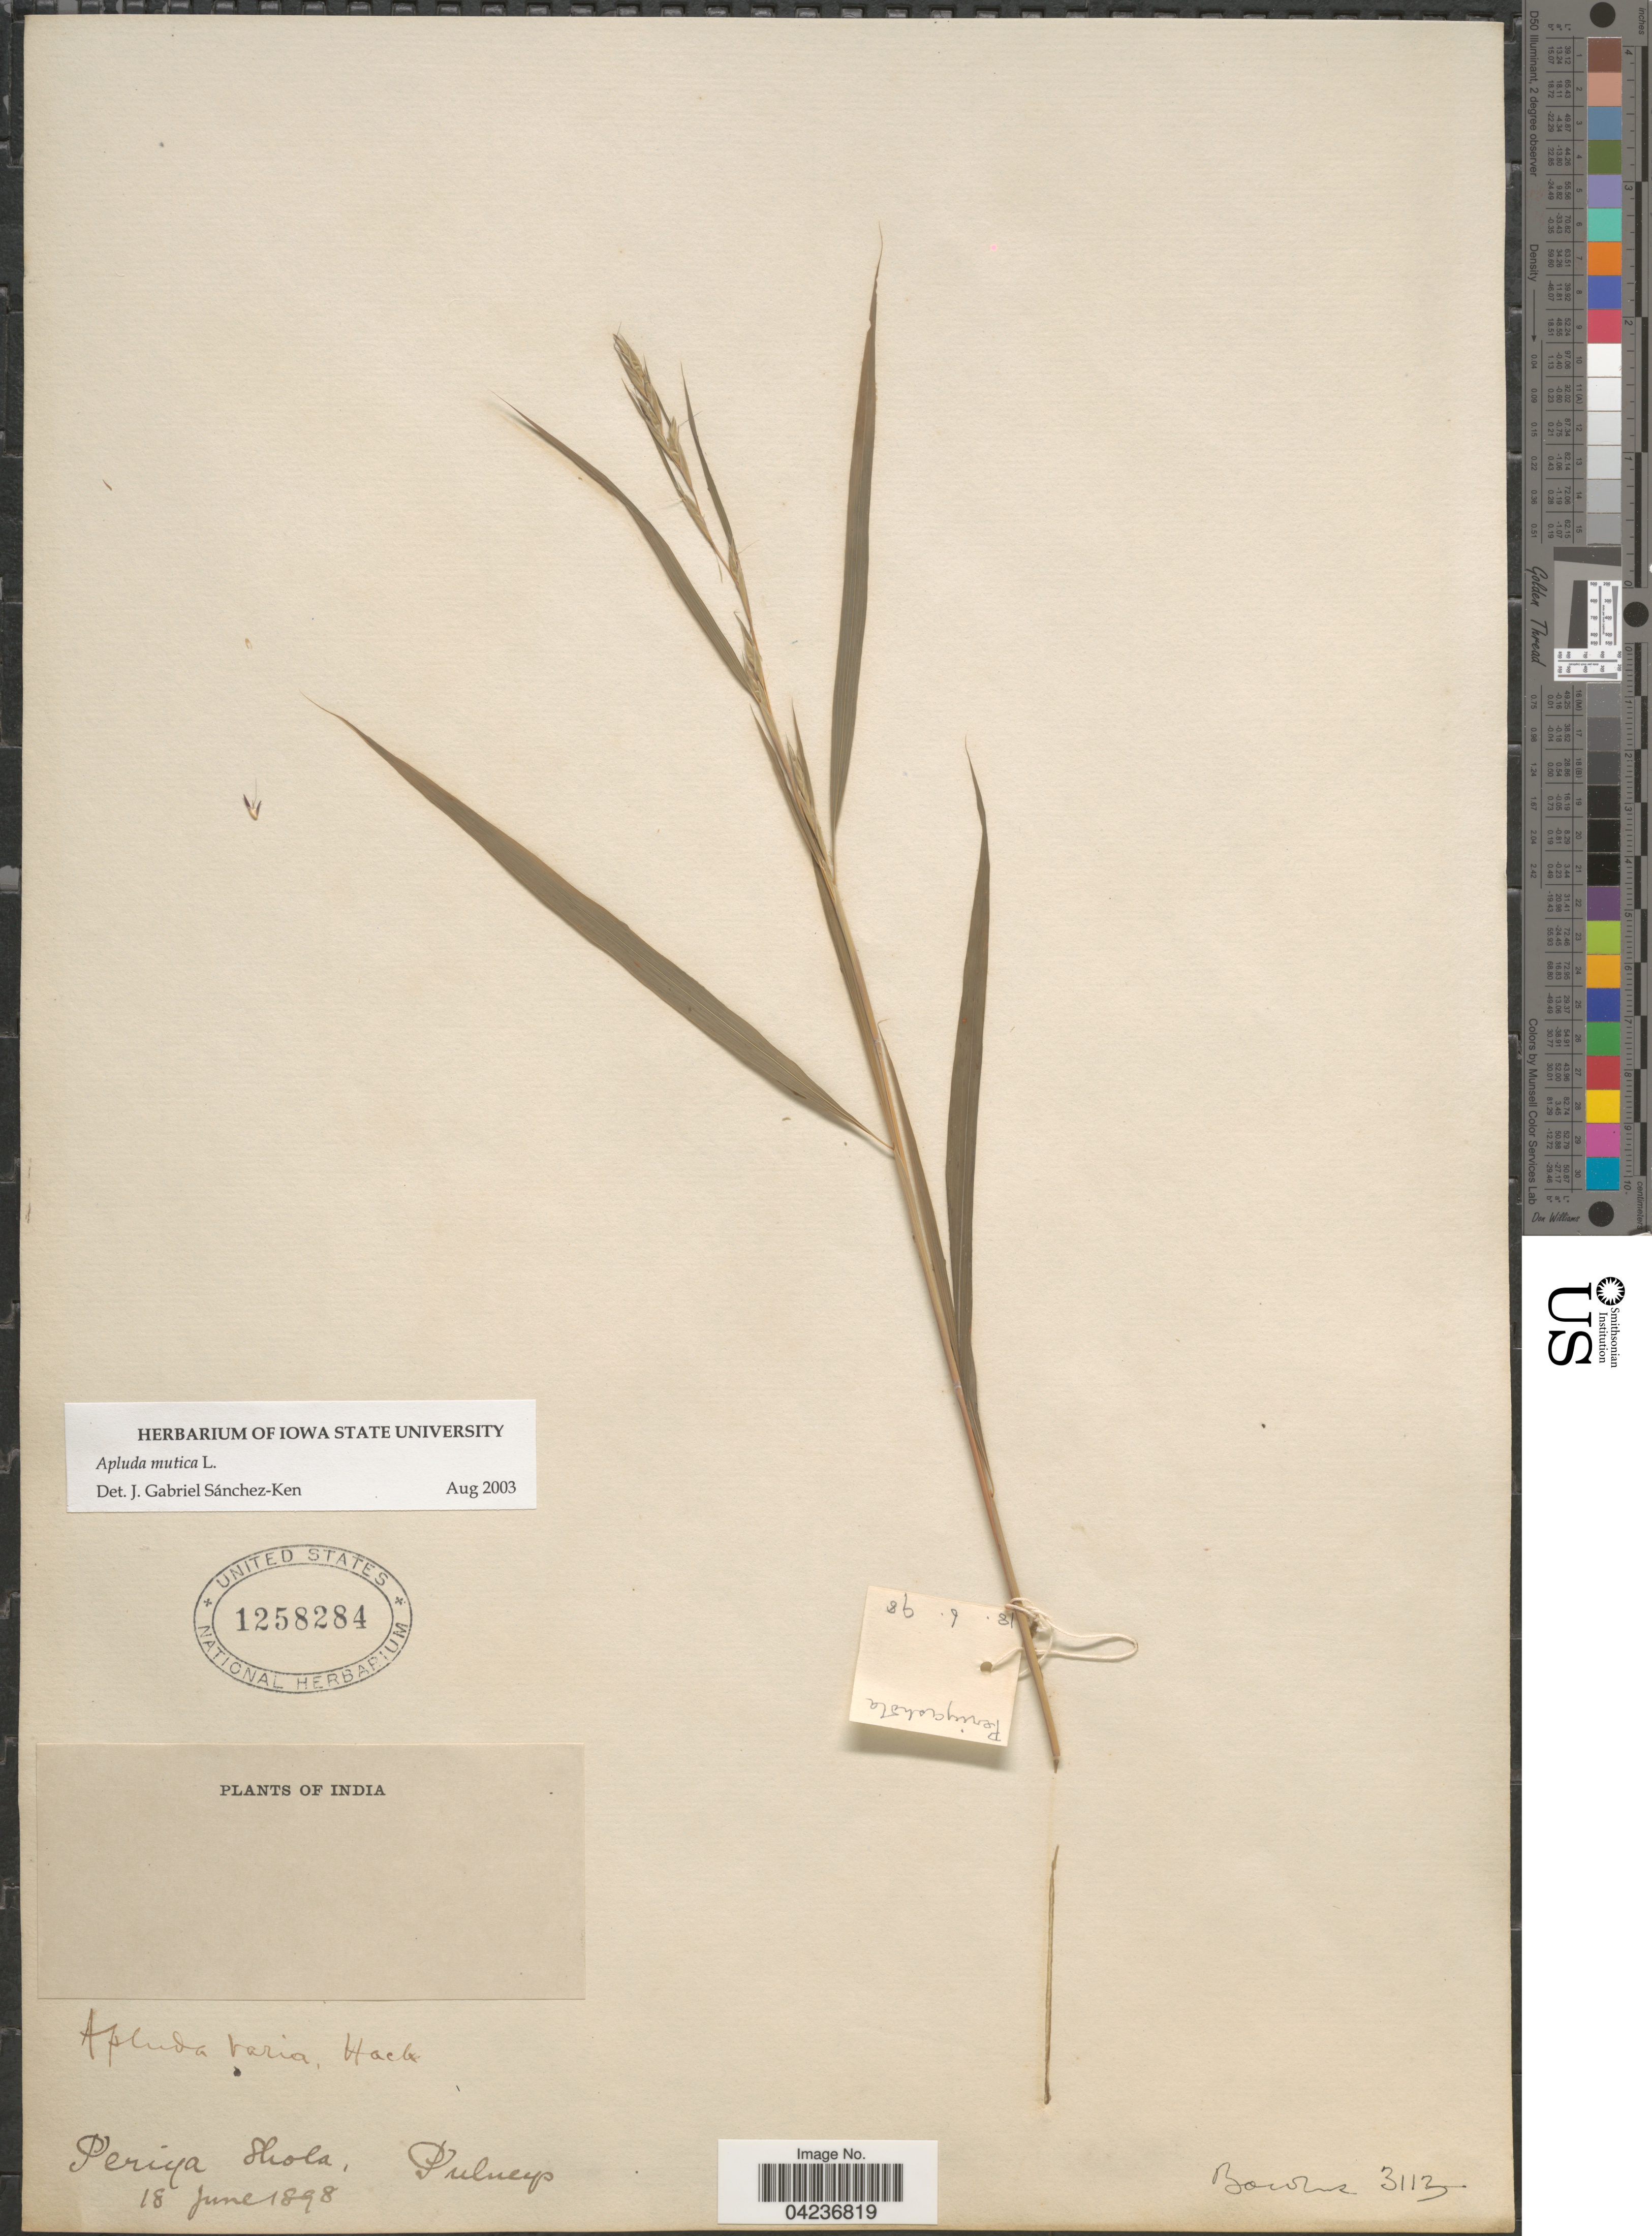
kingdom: Plantae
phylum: Tracheophyta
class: Liliopsida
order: Poales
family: Poaceae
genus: Apluda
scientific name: Apluda mutica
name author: L.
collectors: Bowles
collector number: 3113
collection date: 1898-06-18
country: India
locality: Periya Shola, Pulneys.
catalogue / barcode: US 1258284